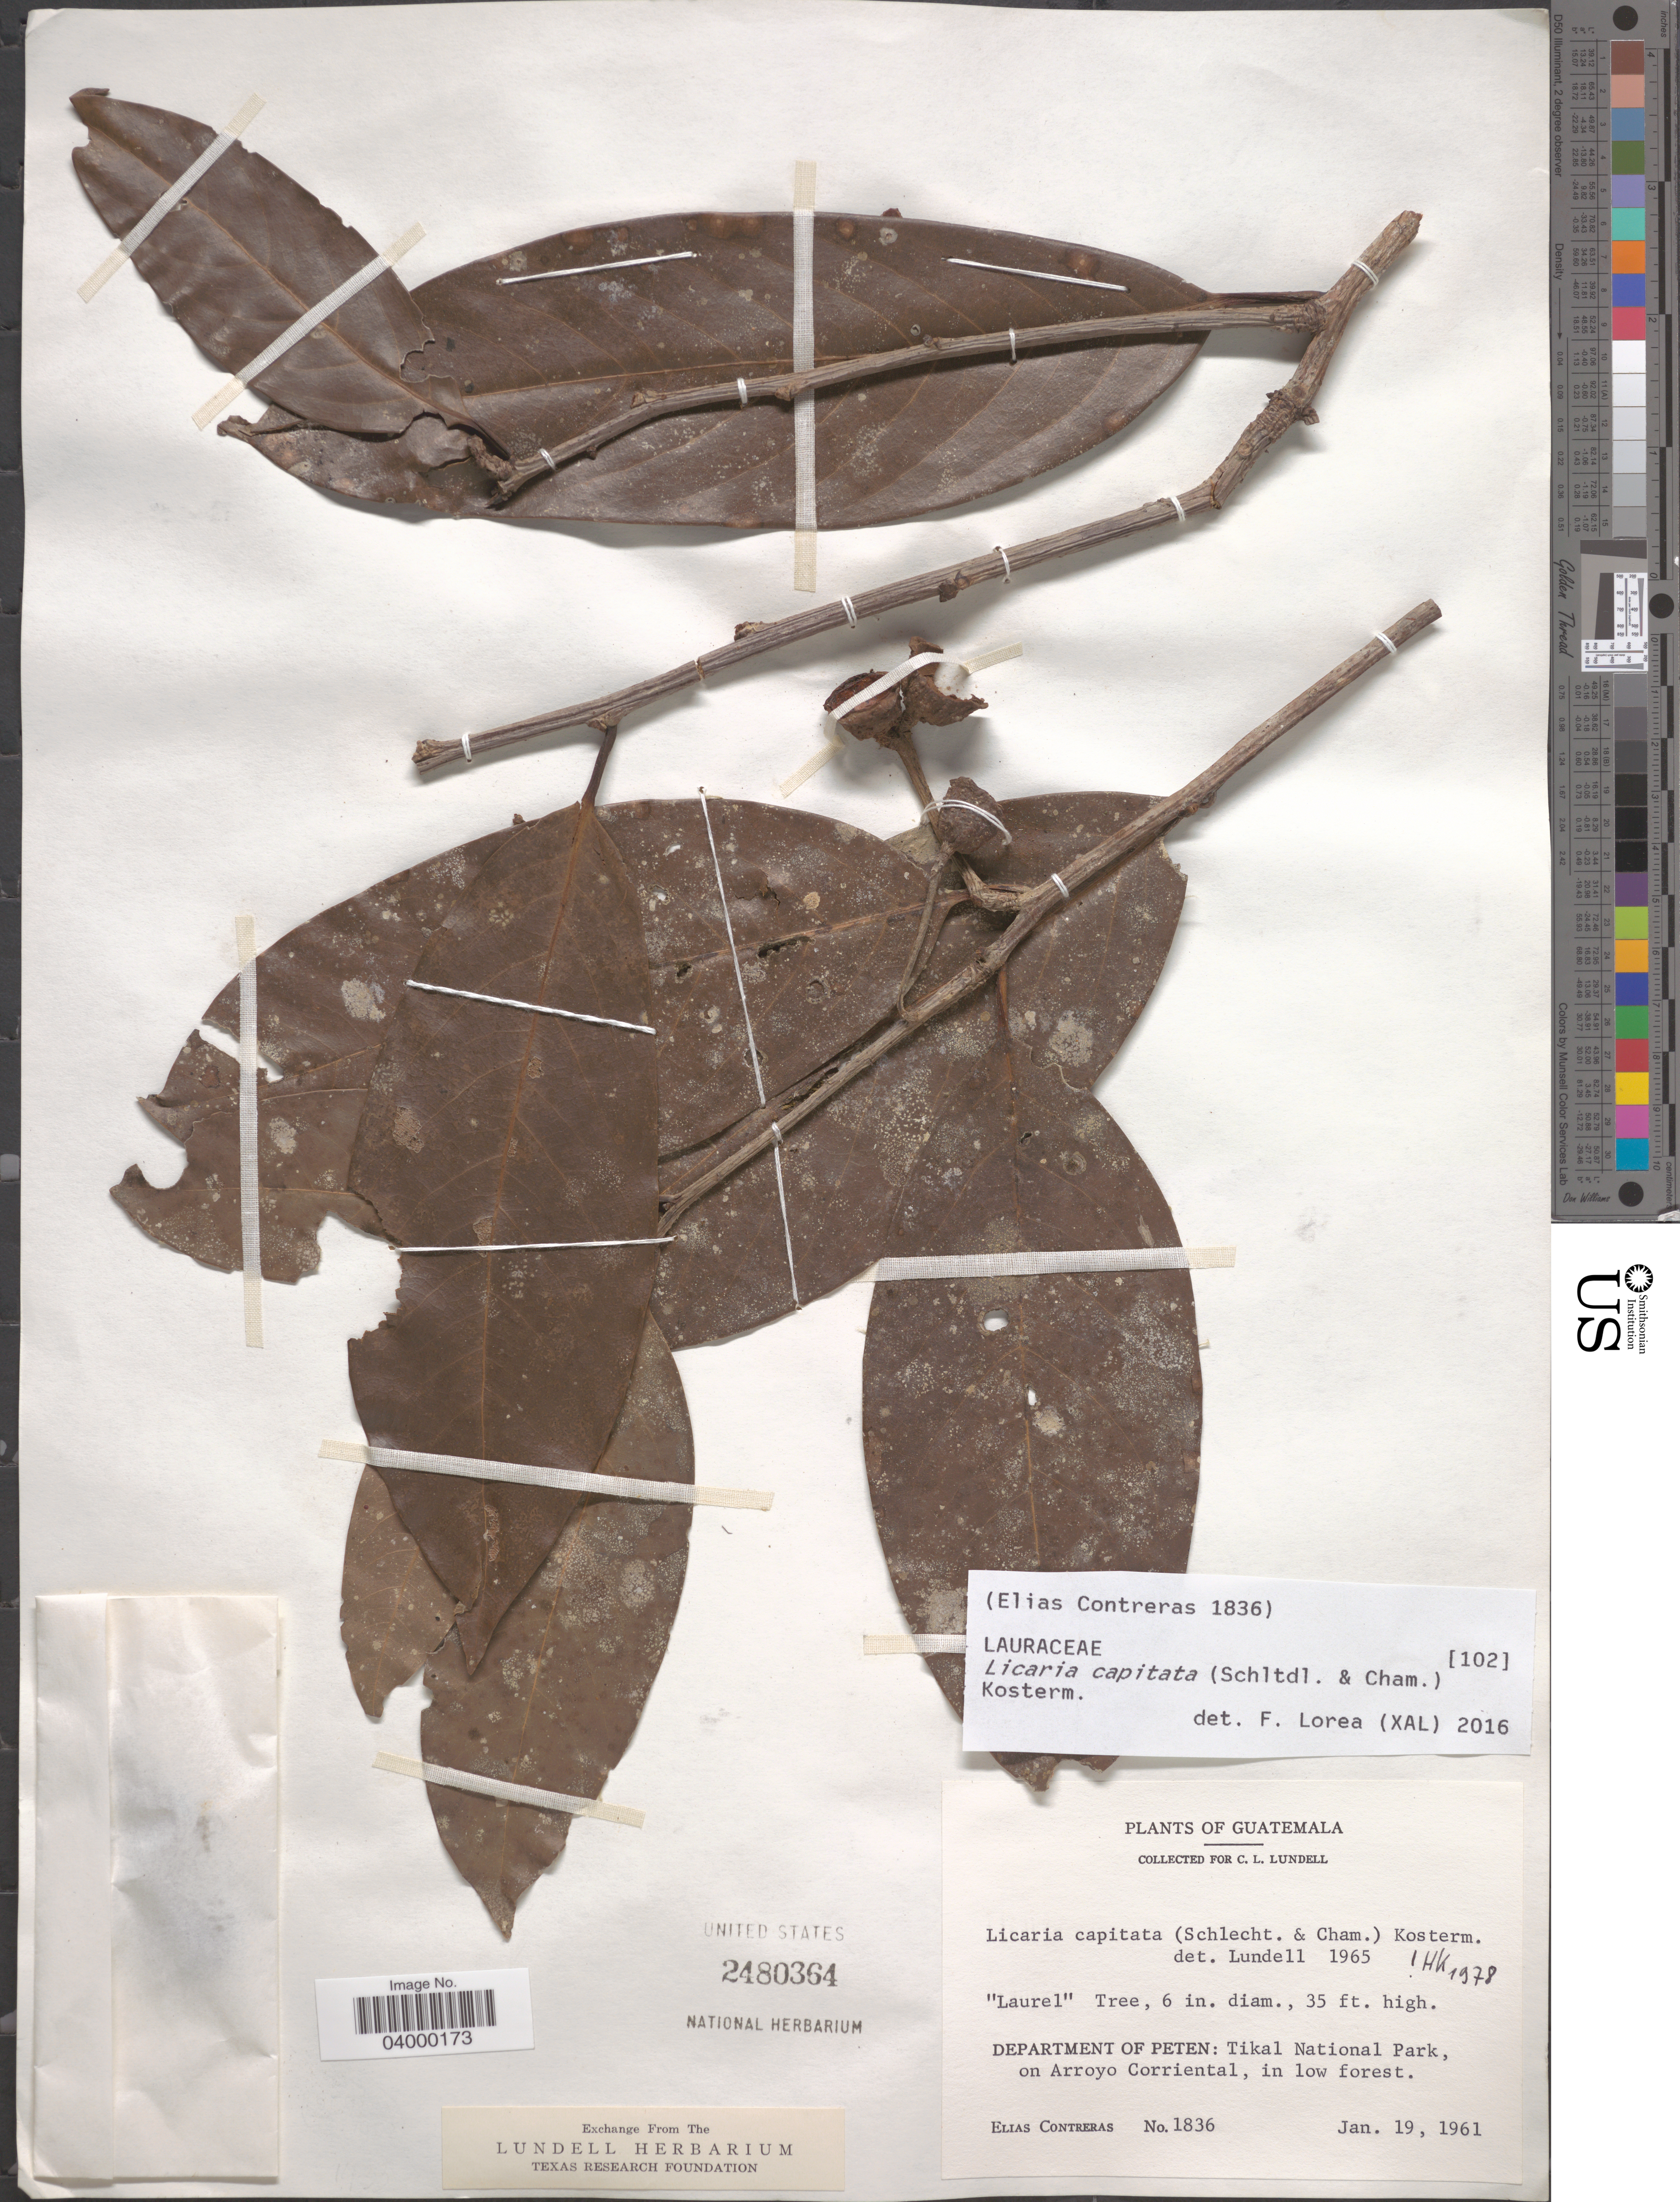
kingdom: Plantae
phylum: Tracheophyta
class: Magnoliopsida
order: Laurales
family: Lauraceae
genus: Licaria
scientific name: Licaria capitata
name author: (Schltdl. & Cham.) Kosterm.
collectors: E. Contreras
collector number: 1836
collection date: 1961-01-19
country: Guatemala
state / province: El Peten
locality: Department of Peten: Tikal National Park, on Arroyo Corriental.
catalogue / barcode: US 2480364